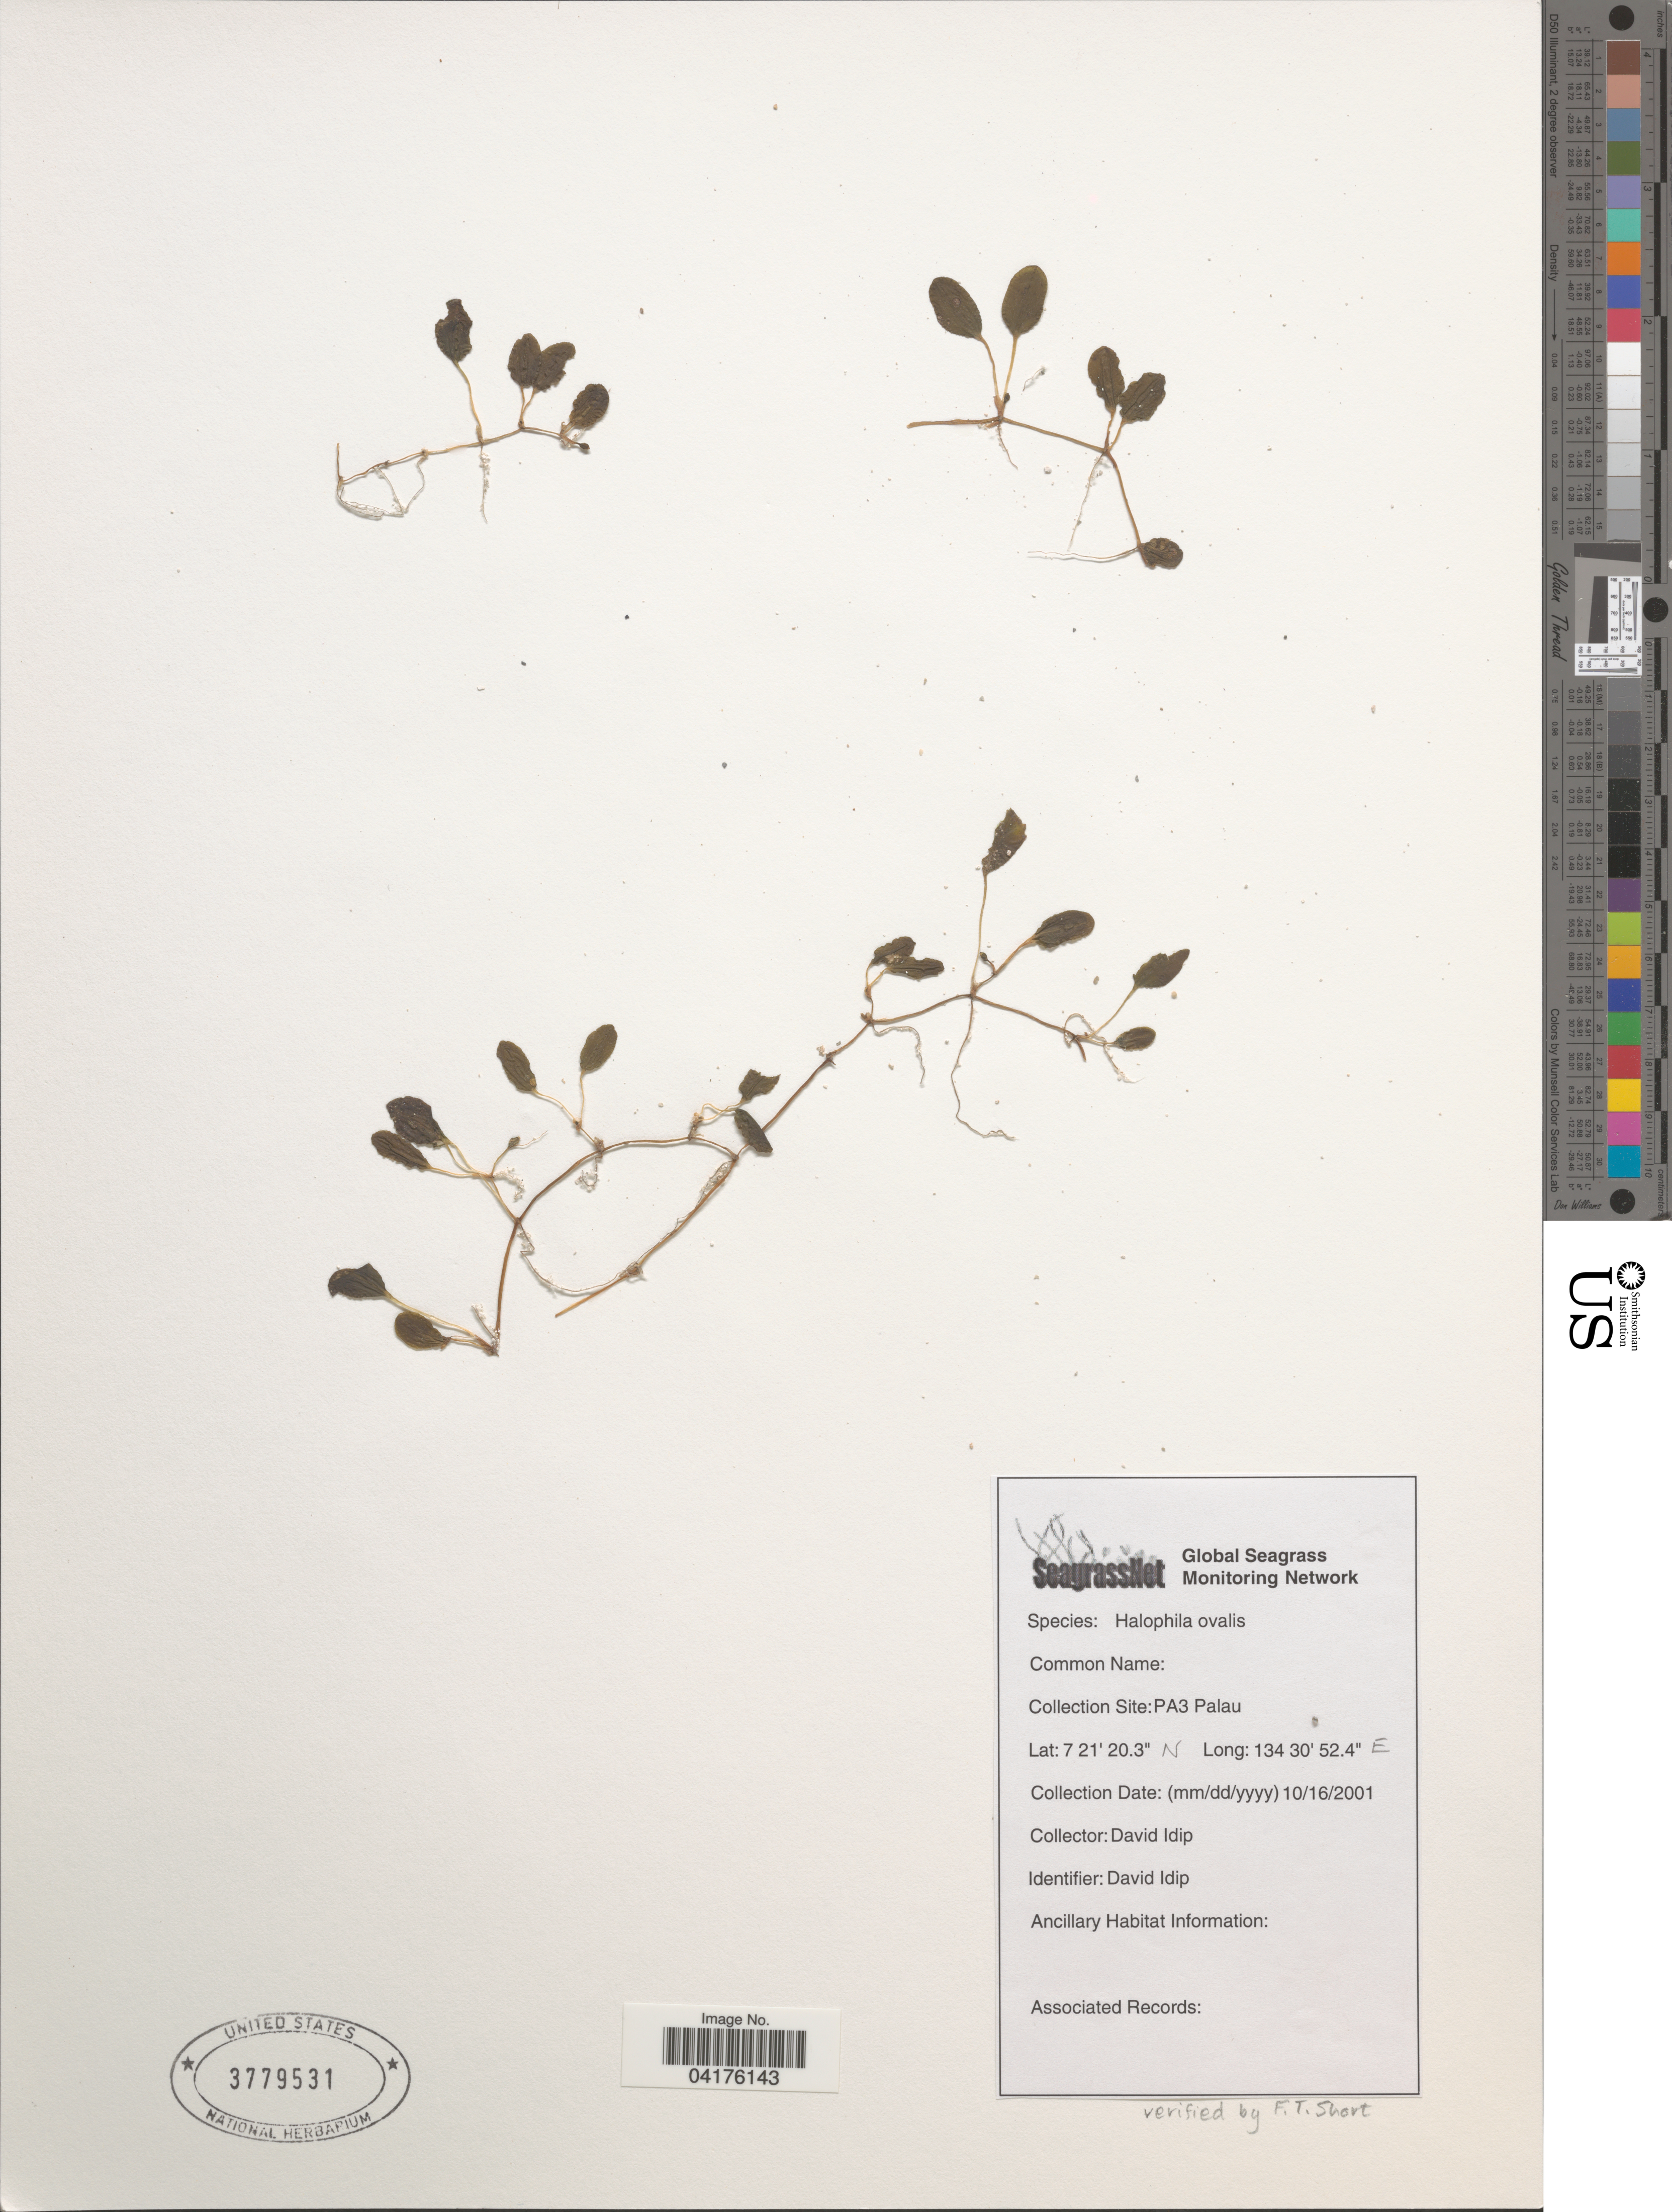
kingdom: Plantae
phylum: Tracheophyta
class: Liliopsida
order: Alismatales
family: Hydrocharitaceae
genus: Halophila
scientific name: Halophila ovalis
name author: (R. Br.) Hook. f.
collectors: D. Idip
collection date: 2001-10-16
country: Palau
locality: PA3 Palau.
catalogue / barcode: US 3779531